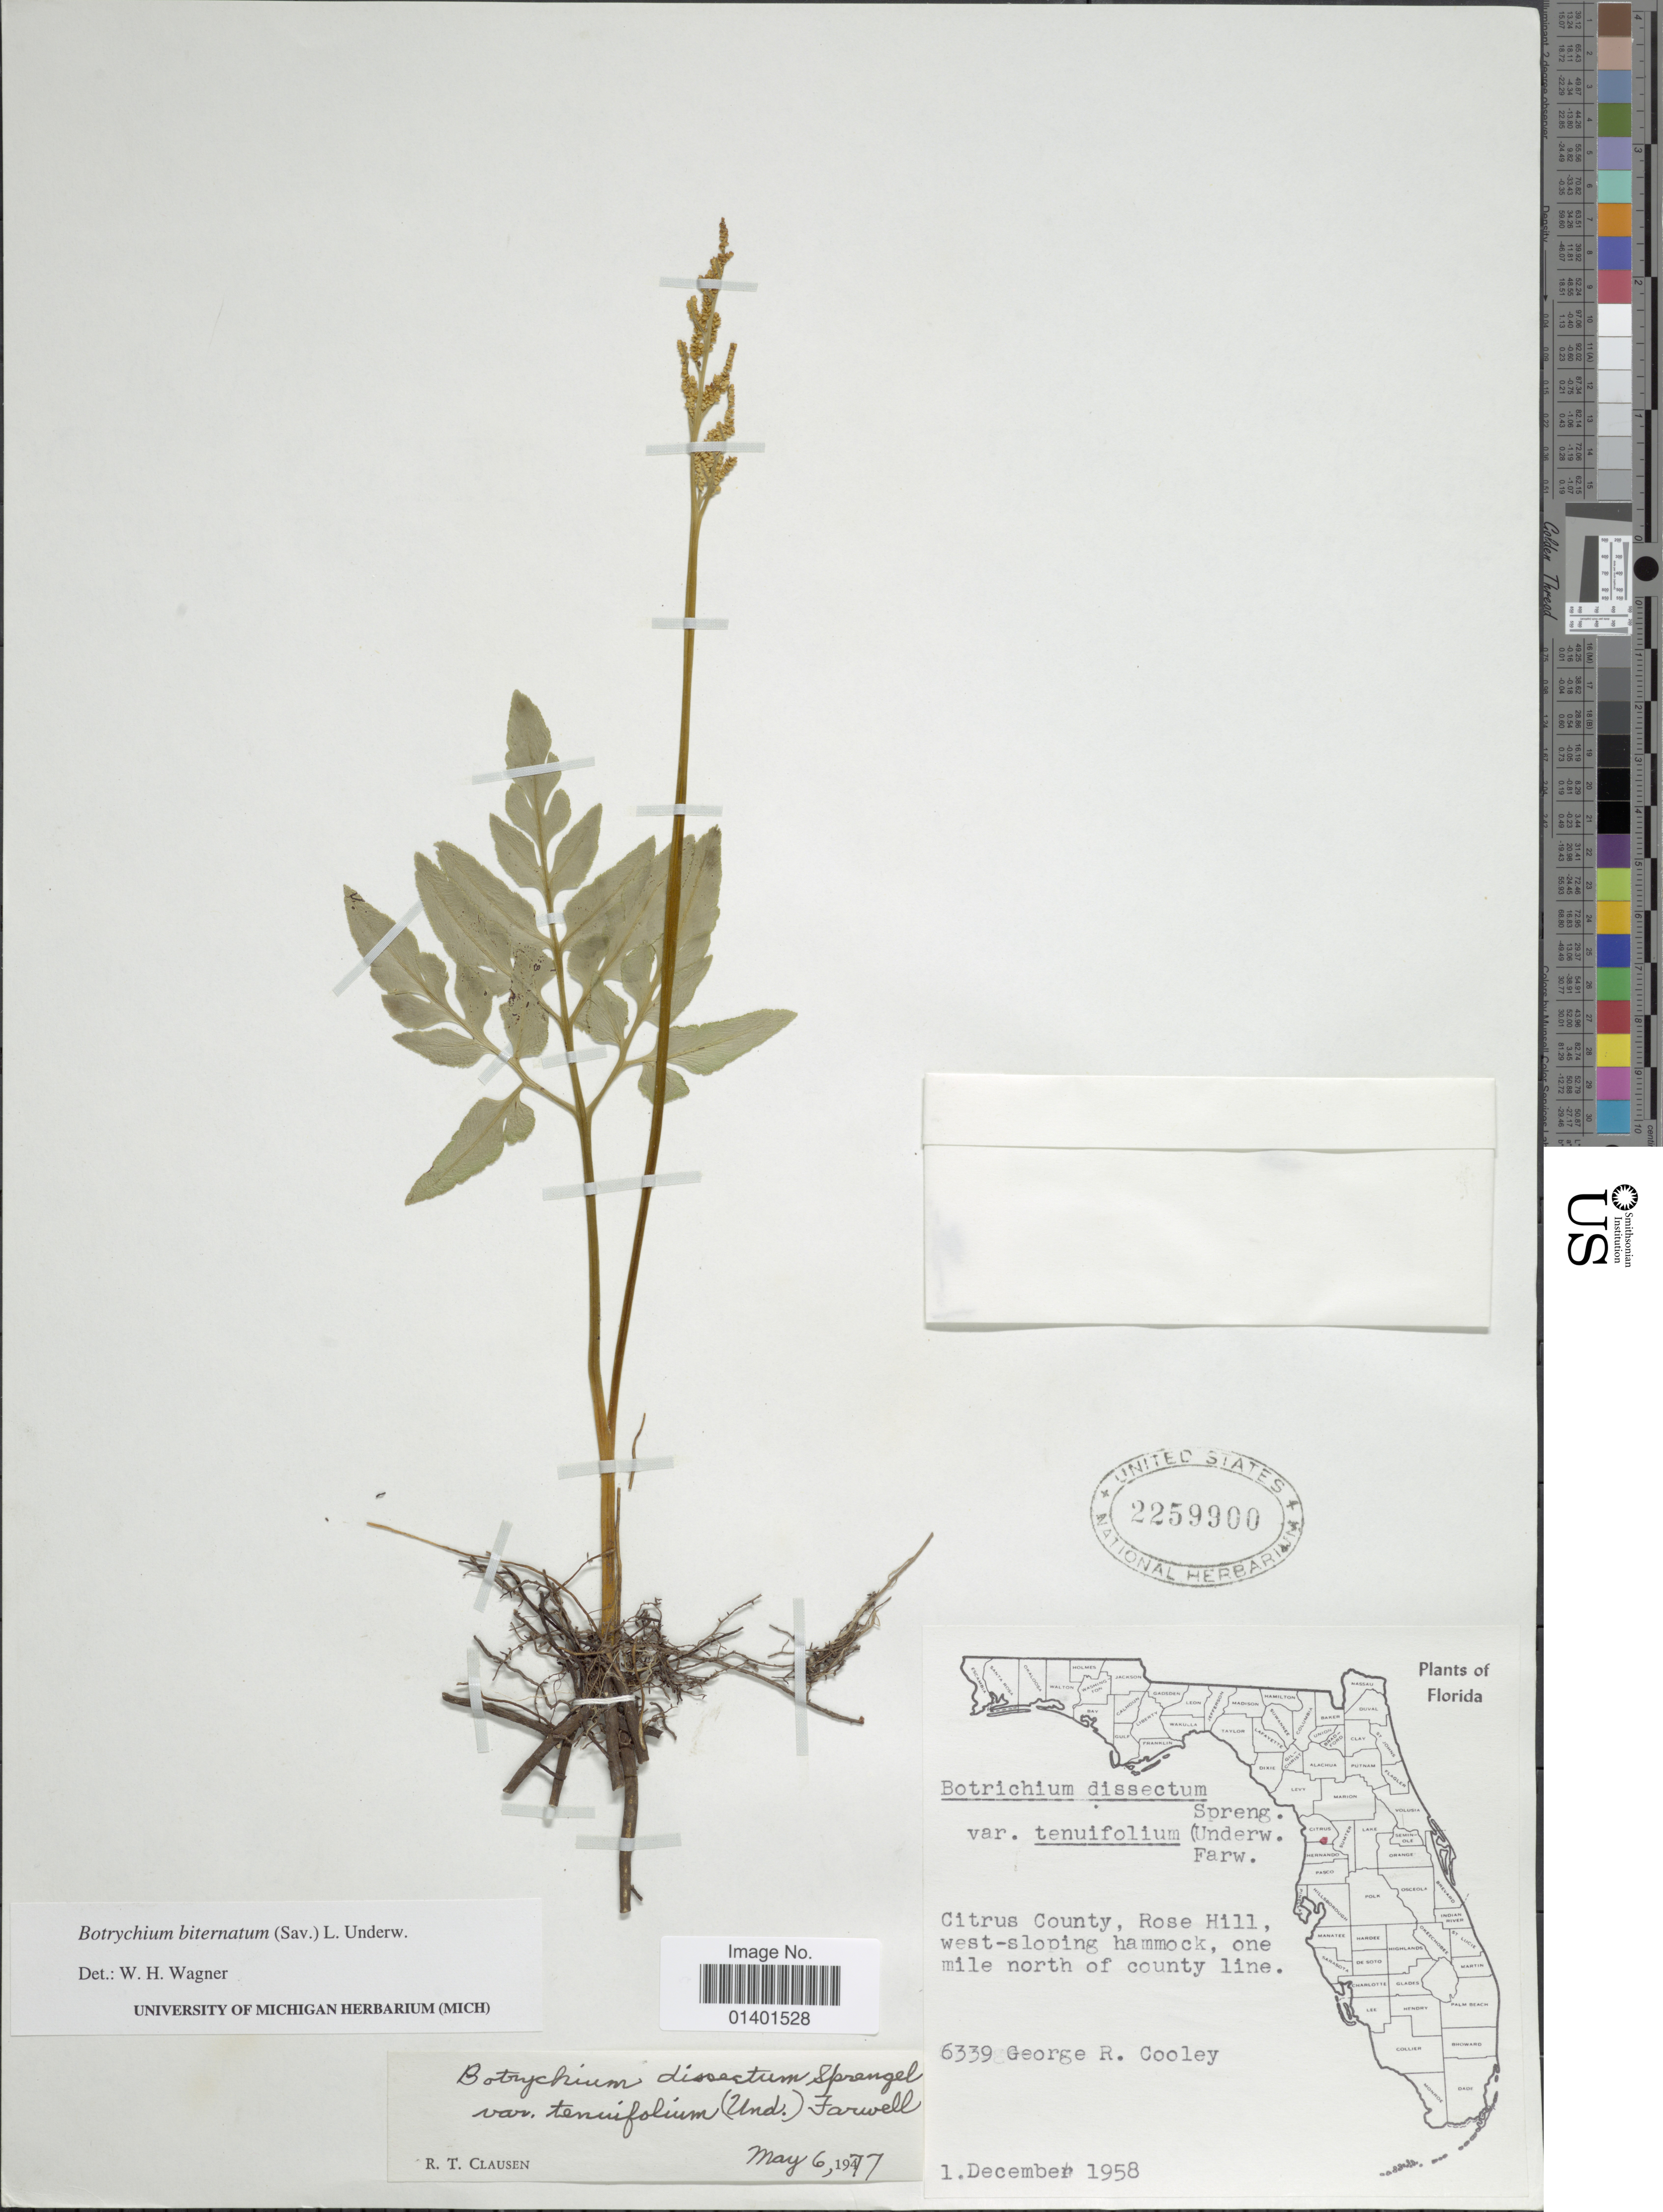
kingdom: Plantae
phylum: Tracheophyta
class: Polypodiopsida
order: Ophioglossales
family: Ophioglossaceae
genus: Botrychium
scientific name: Botrychium biternatum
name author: (Sav.) Underw.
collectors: G. R. Cooley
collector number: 6339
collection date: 1958-12-01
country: United States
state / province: Florida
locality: Citrus County, Rose Hill, west-sloping hammock, one mile north of county line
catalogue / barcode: US 2259900